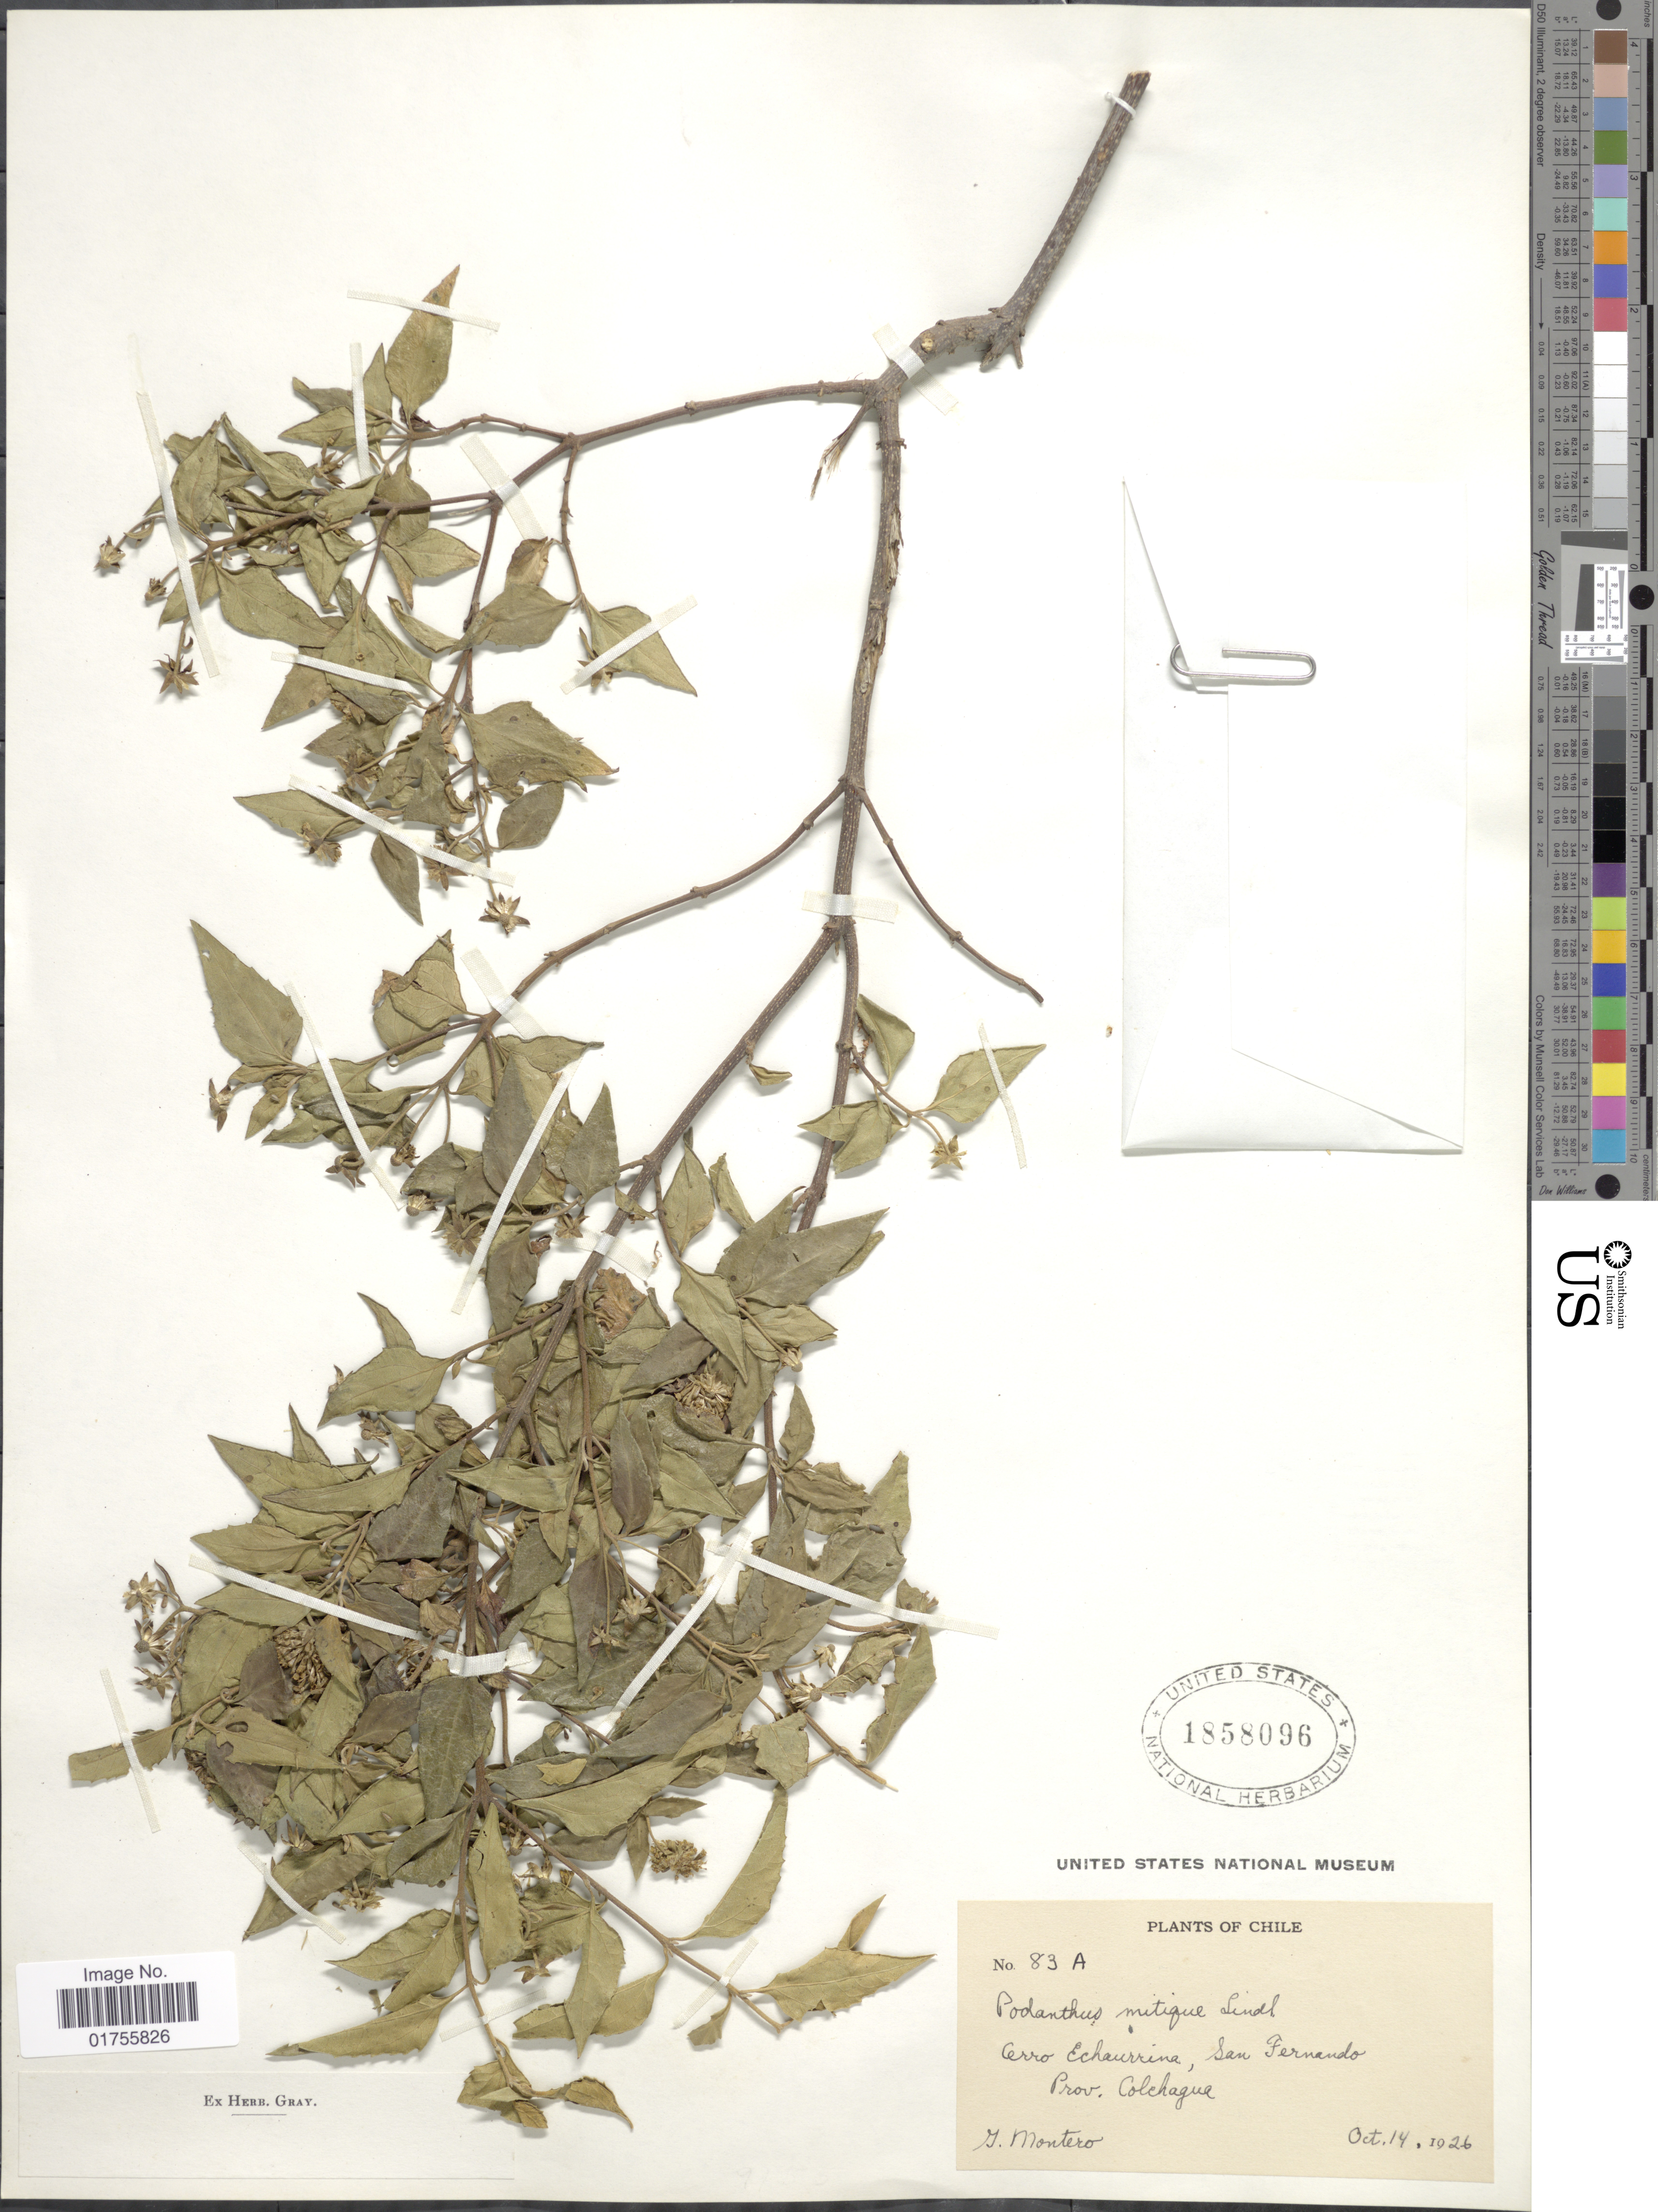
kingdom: Plantae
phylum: Tracheophyta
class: Magnoliopsida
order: Asterales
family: Asteraceae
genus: Podanthus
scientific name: Podanthus mitiqui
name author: Lindl.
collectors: J. Montero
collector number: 83A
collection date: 1926-10-14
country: Chile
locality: Cerro Echaurrina, San Fernando, Prov. Colchagua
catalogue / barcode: US 1858096